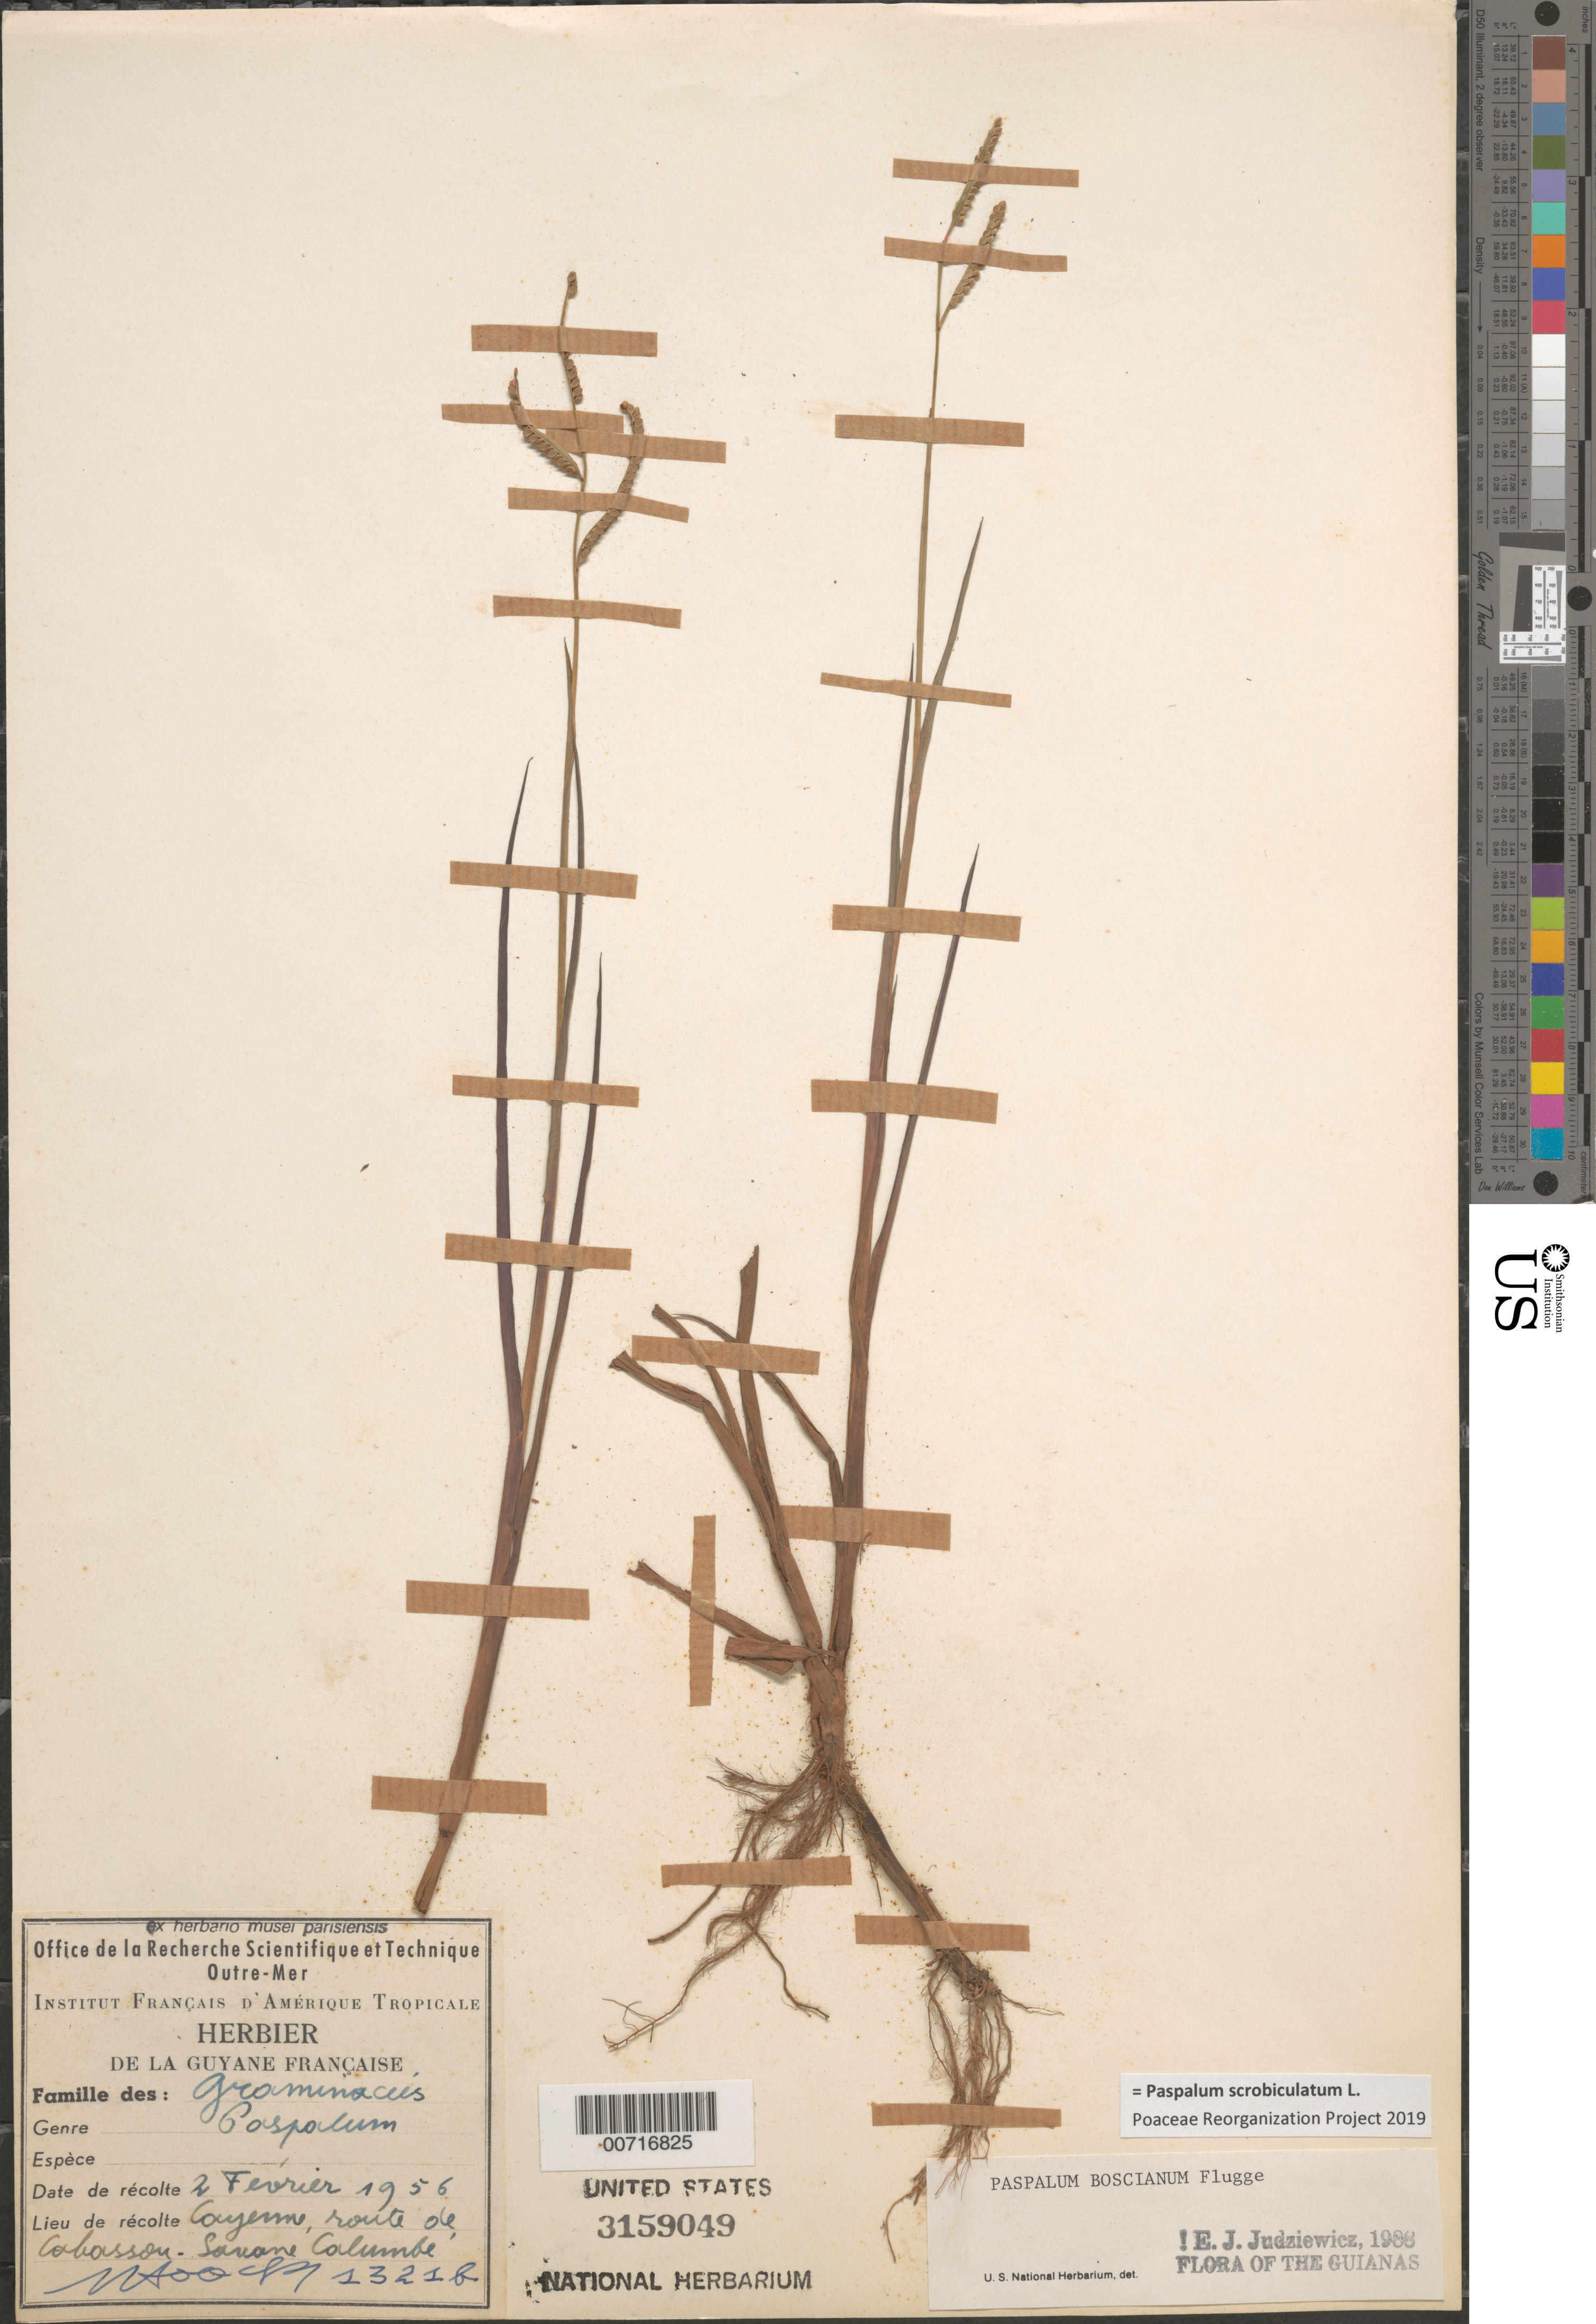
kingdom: Plantae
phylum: Tracheophyta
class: Liliopsida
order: Poales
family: Poaceae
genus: Paspalum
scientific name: Paspalum boscianum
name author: Flüggé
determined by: Judziewicz, E. J.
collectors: J. Hoock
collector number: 1321 b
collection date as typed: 2-Feb-56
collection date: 1956-02-02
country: French Guiana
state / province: Cayenne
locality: Cayenne, Route de Cabassou, Savane Calumbe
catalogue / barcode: US 3159049